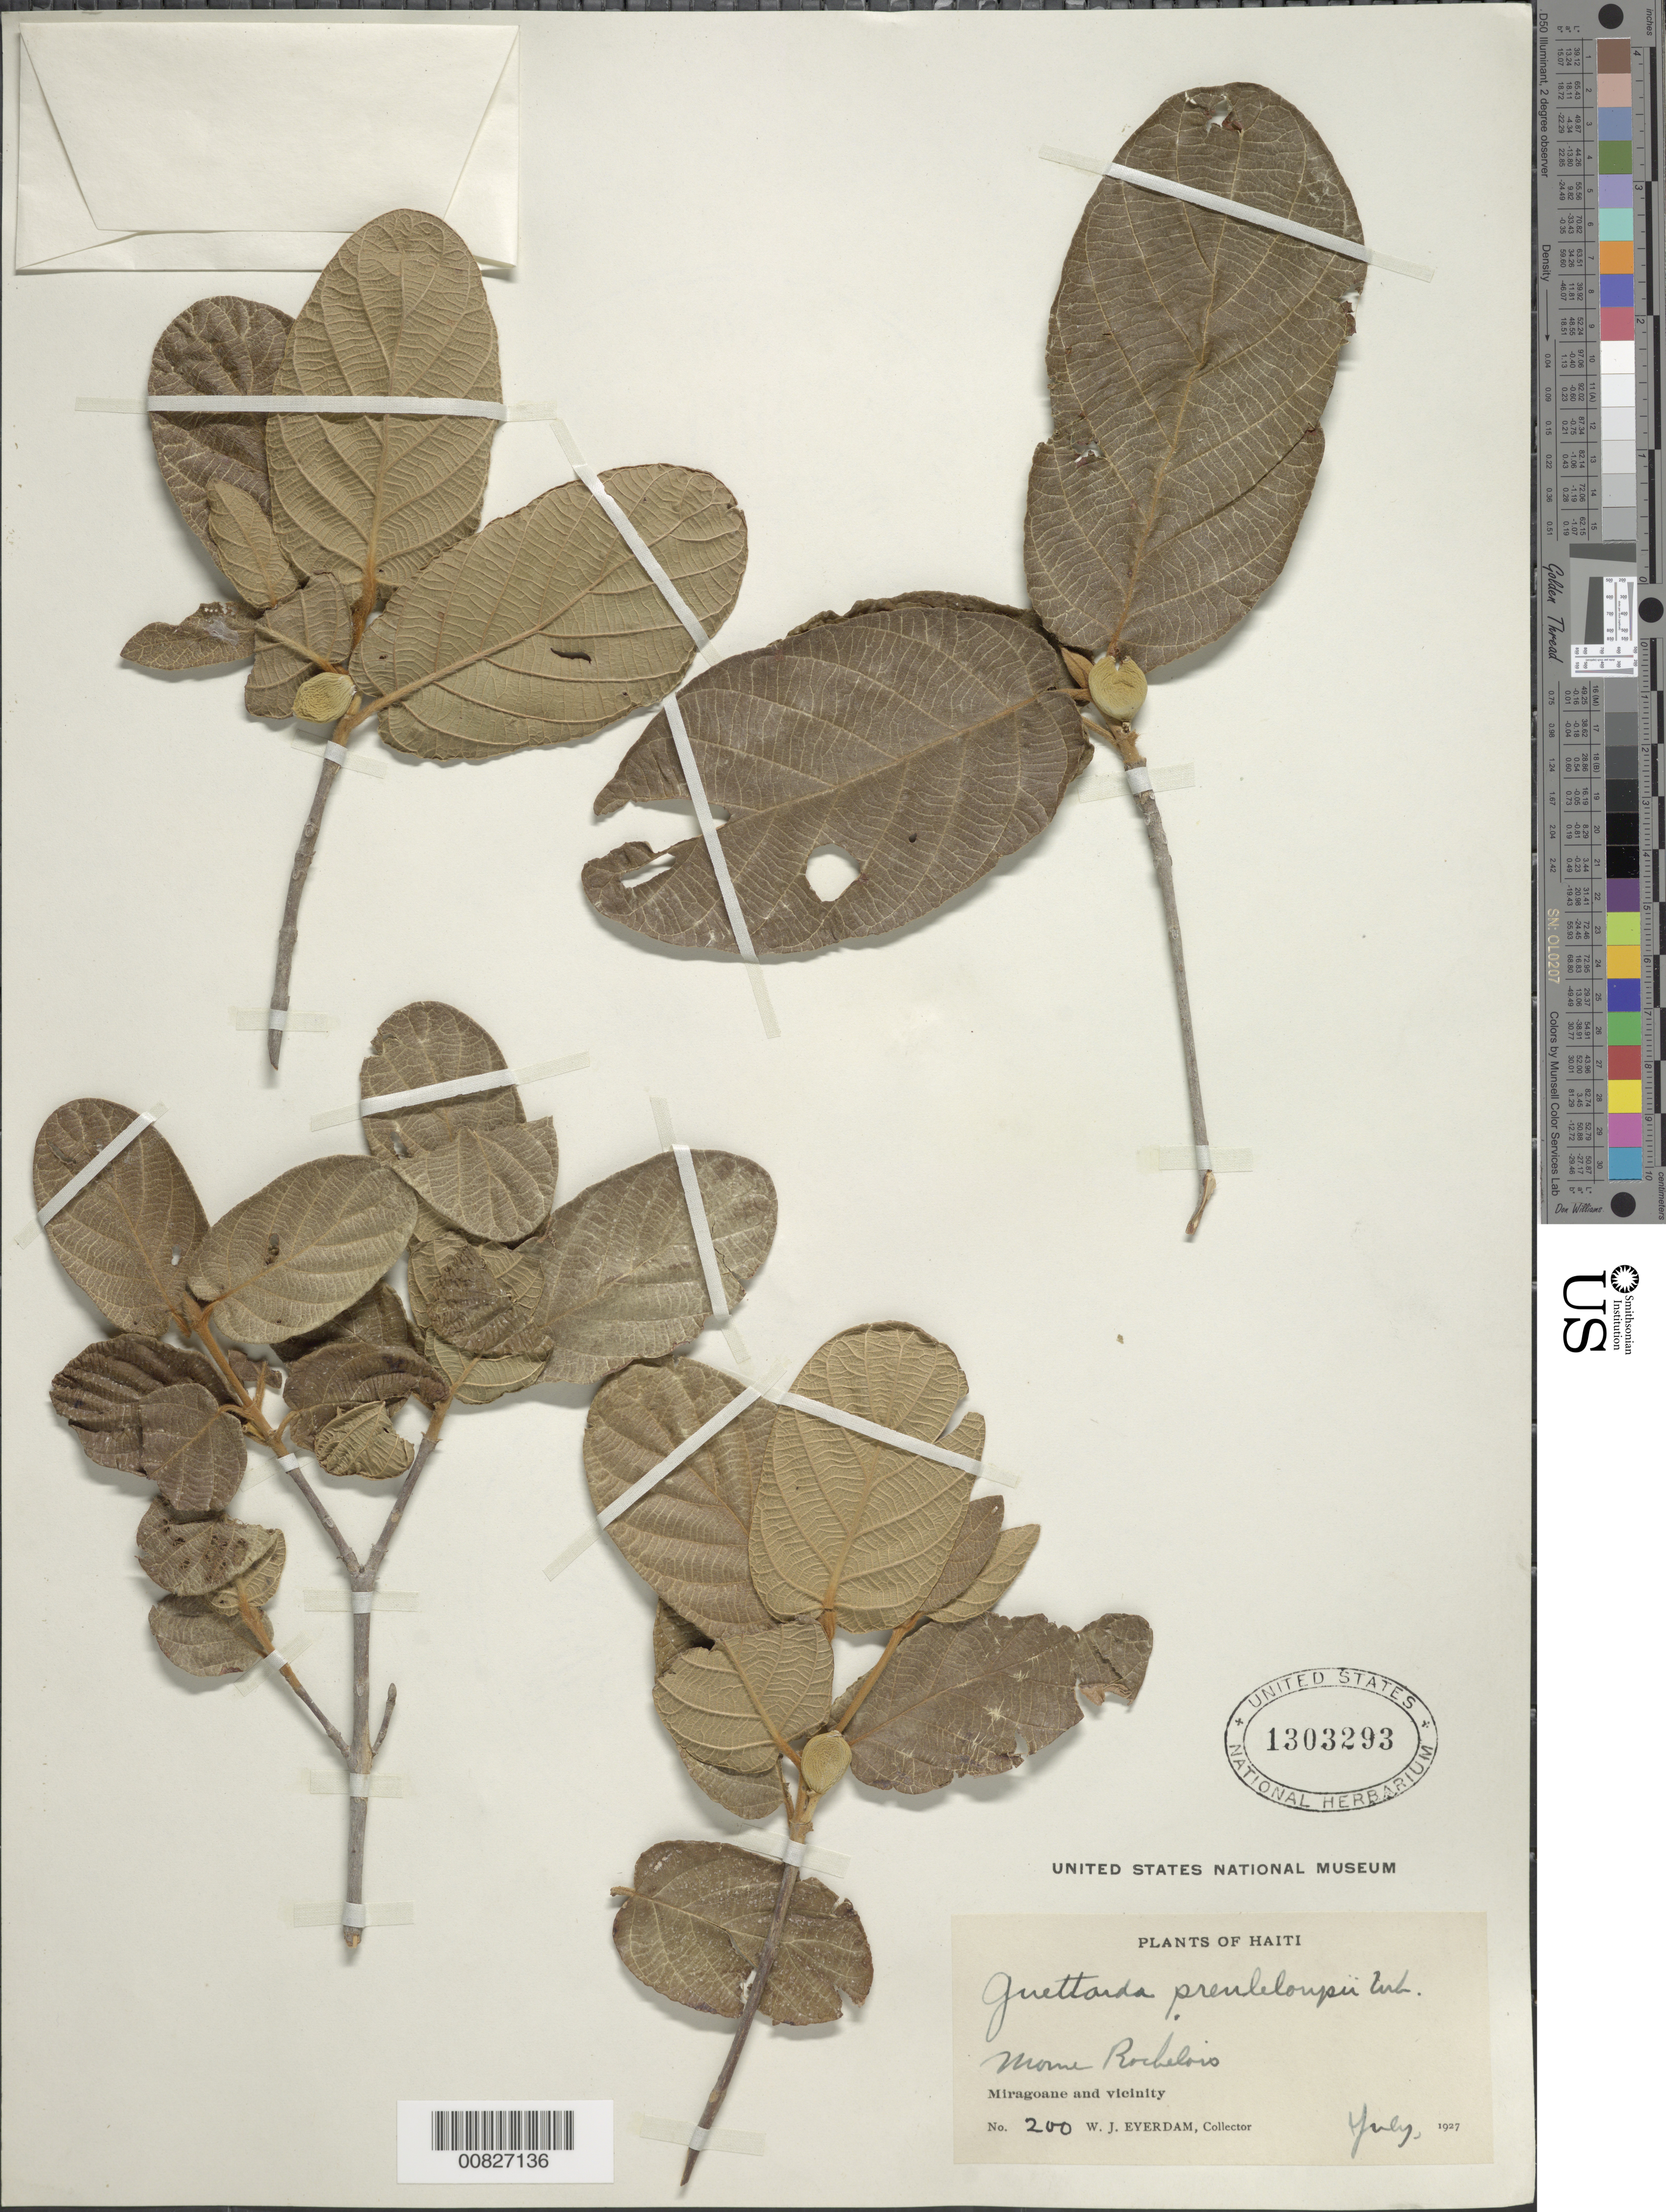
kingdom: Plantae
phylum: Tracheophyta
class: Magnoliopsida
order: Gentianales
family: Rubiaceae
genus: Guettarda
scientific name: Guettarda prenleloupii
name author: Urb.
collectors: W. J. Eyerdam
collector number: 200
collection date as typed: Jul 1927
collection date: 1927-07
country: Haiti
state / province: Grand'Anse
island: Hispaniola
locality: Miragoane and vicinity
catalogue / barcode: US 1303293